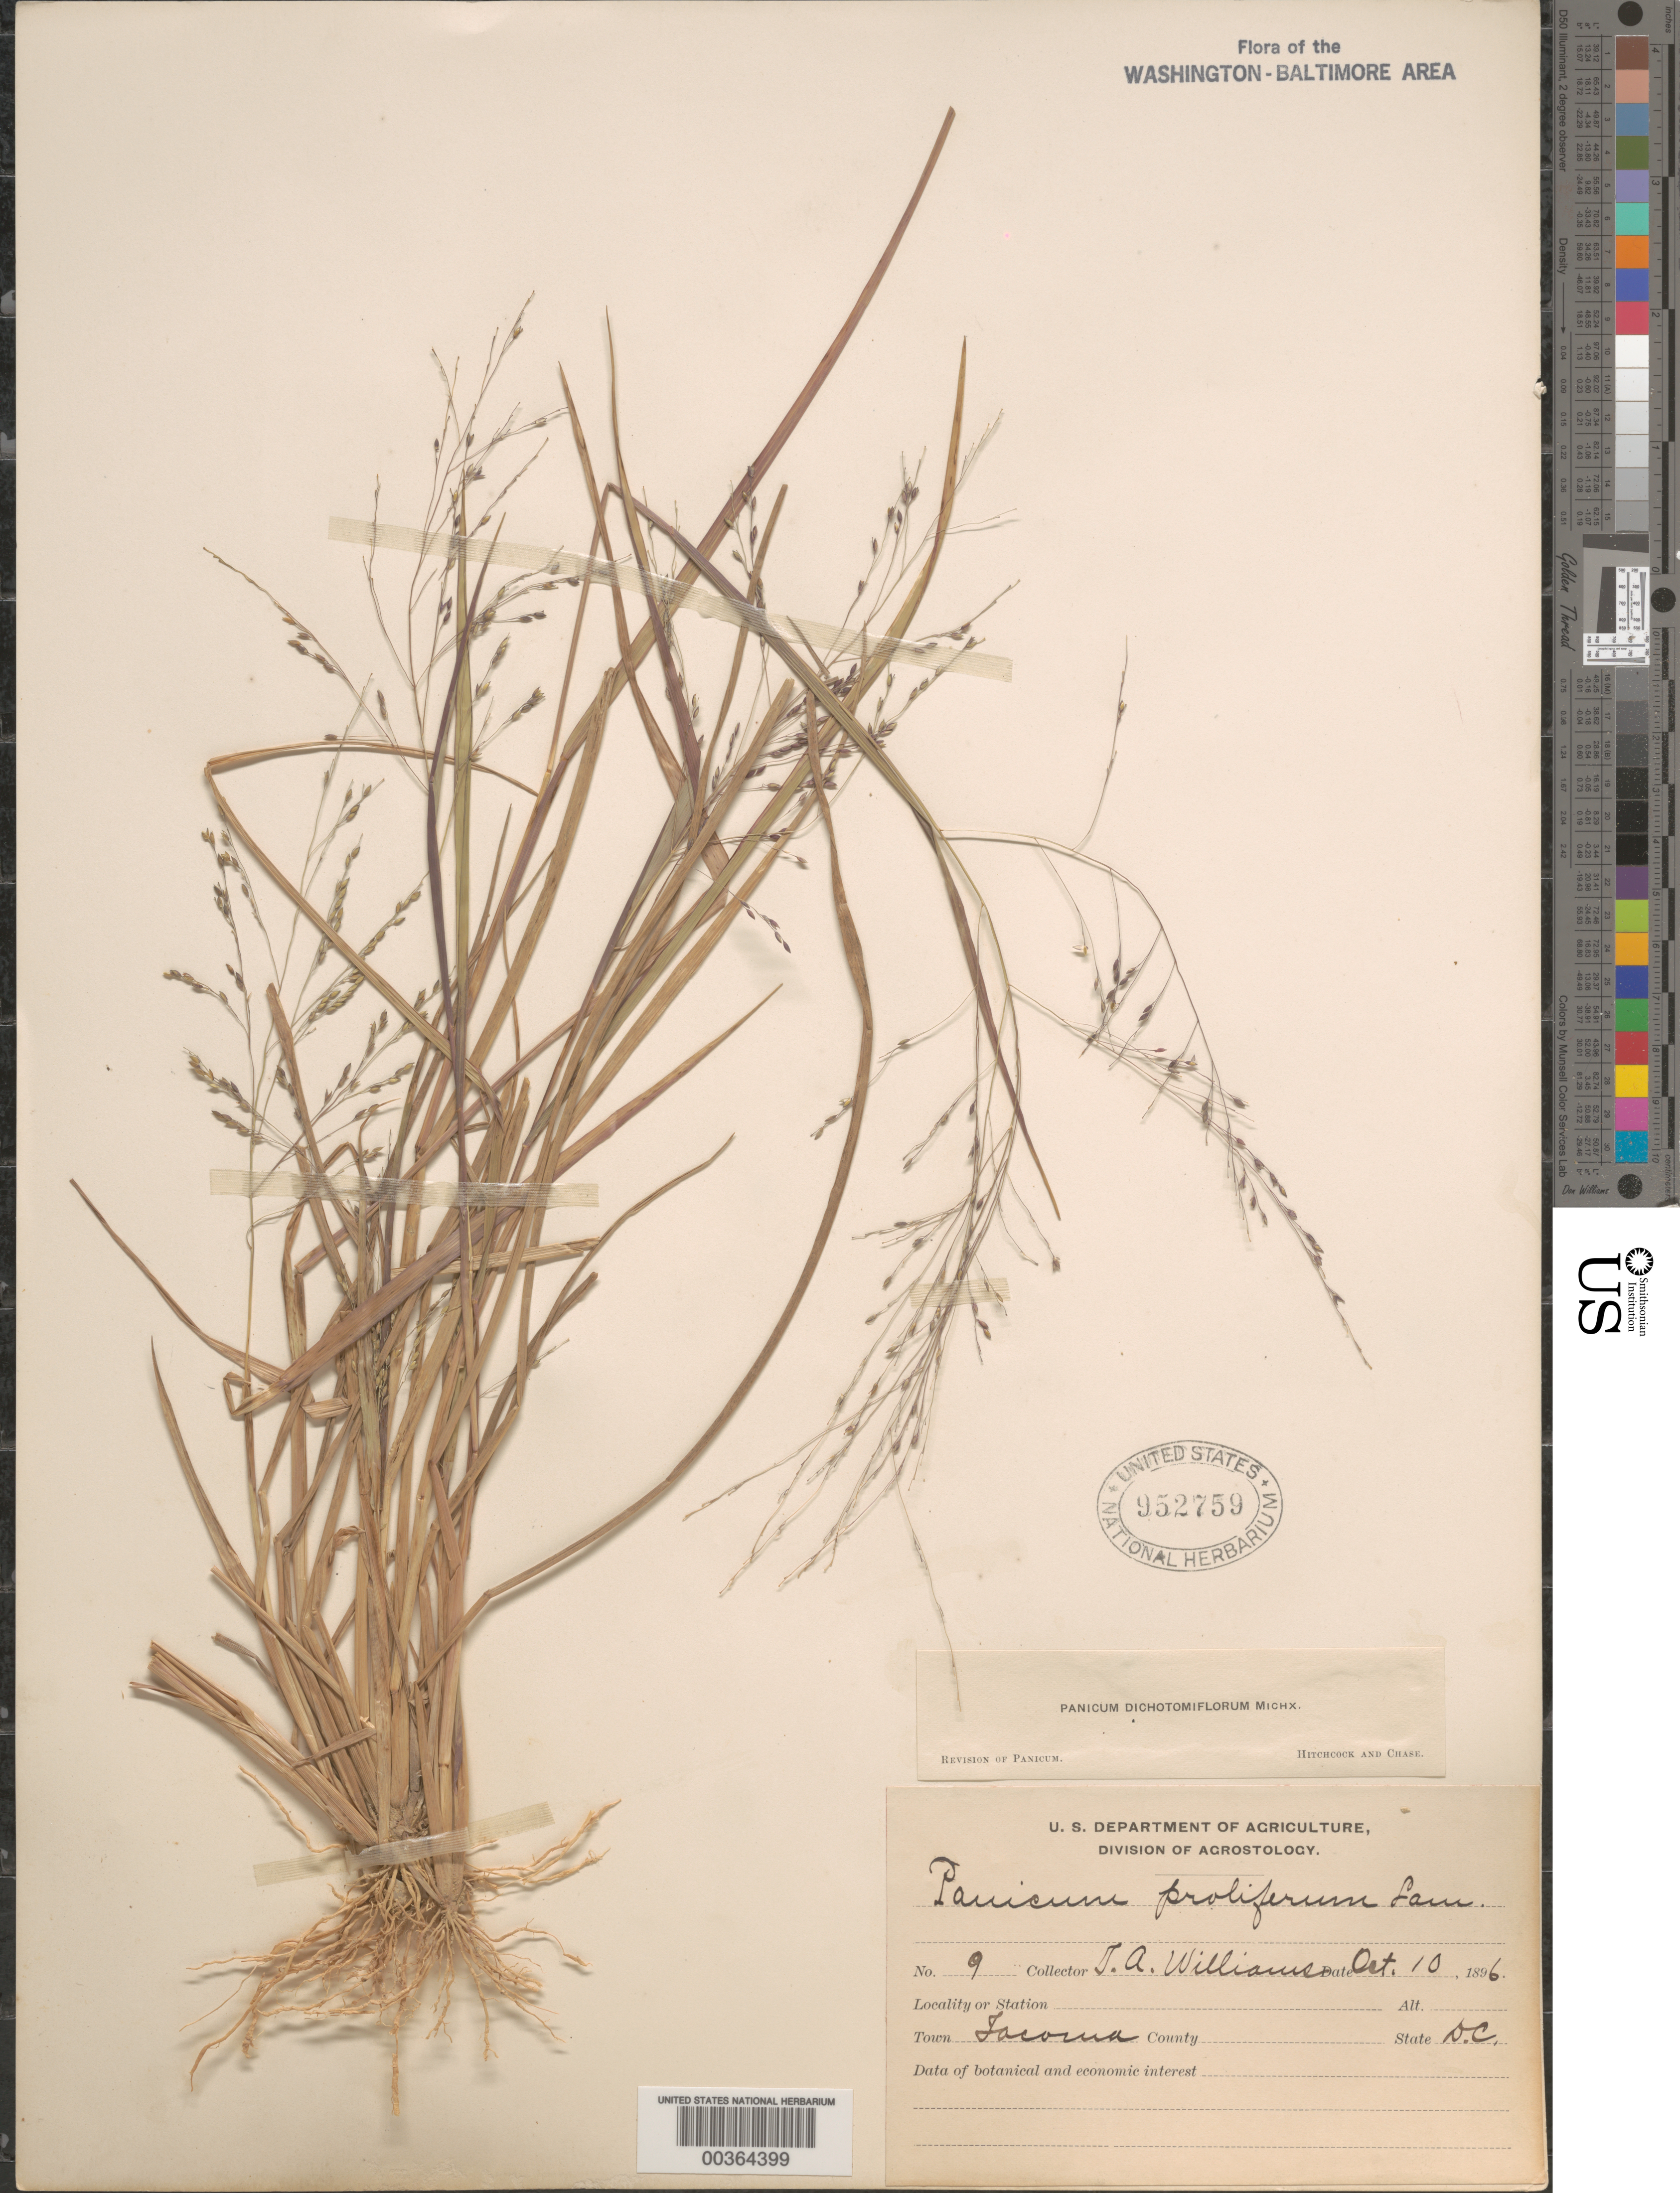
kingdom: Plantae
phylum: Tracheophyta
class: Liliopsida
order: Poales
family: Poaceae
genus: Panicum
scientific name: Panicum dichotomiflorum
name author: Michx.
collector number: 9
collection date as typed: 10 Oct 1896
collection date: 1896-10-10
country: United States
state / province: District of Columbia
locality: Tacoma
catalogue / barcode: US 952759